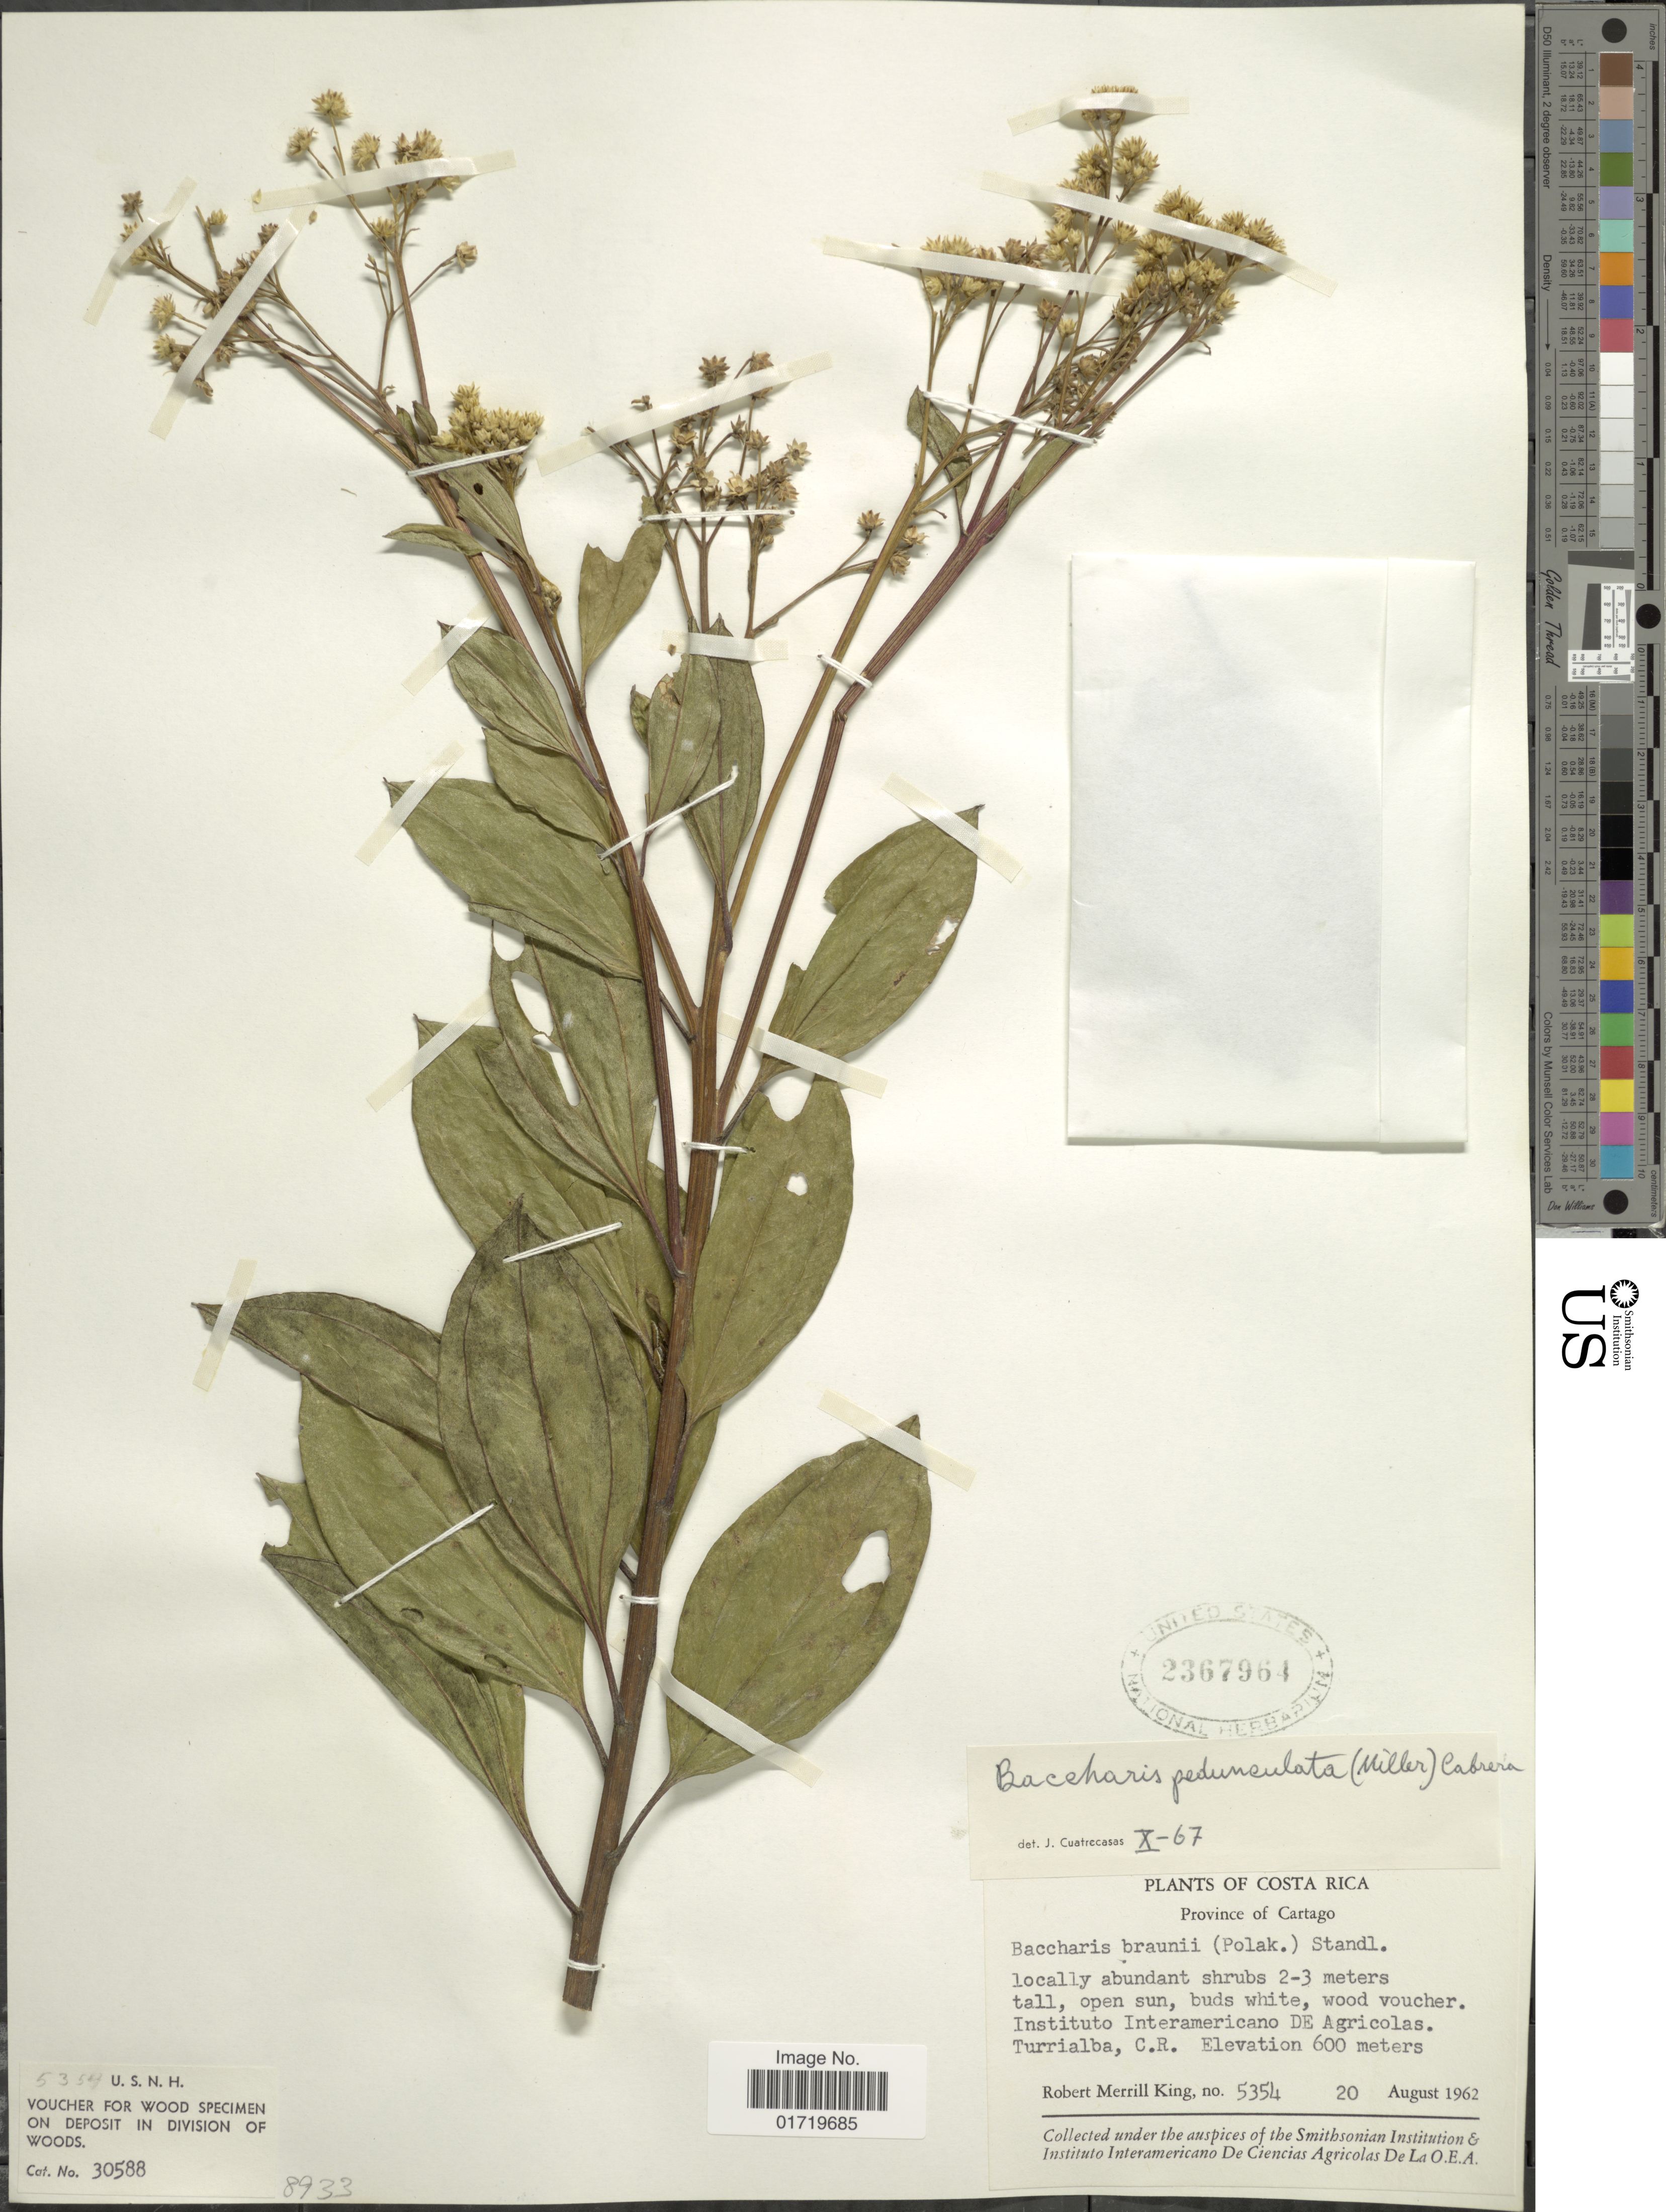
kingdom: Plantae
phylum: Tracheophyta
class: Magnoliopsida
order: Asterales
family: Asteraceae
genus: Baccharis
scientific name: Baccharis pedunculata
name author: (Mill.) Cabrera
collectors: R. M. King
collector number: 5354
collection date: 1962-08-20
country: Costa Rica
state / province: Cartago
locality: Province of Cartago, Instituto Interamericano DE Agricolas Turrialba, C. R.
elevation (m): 600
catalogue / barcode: US 2367964